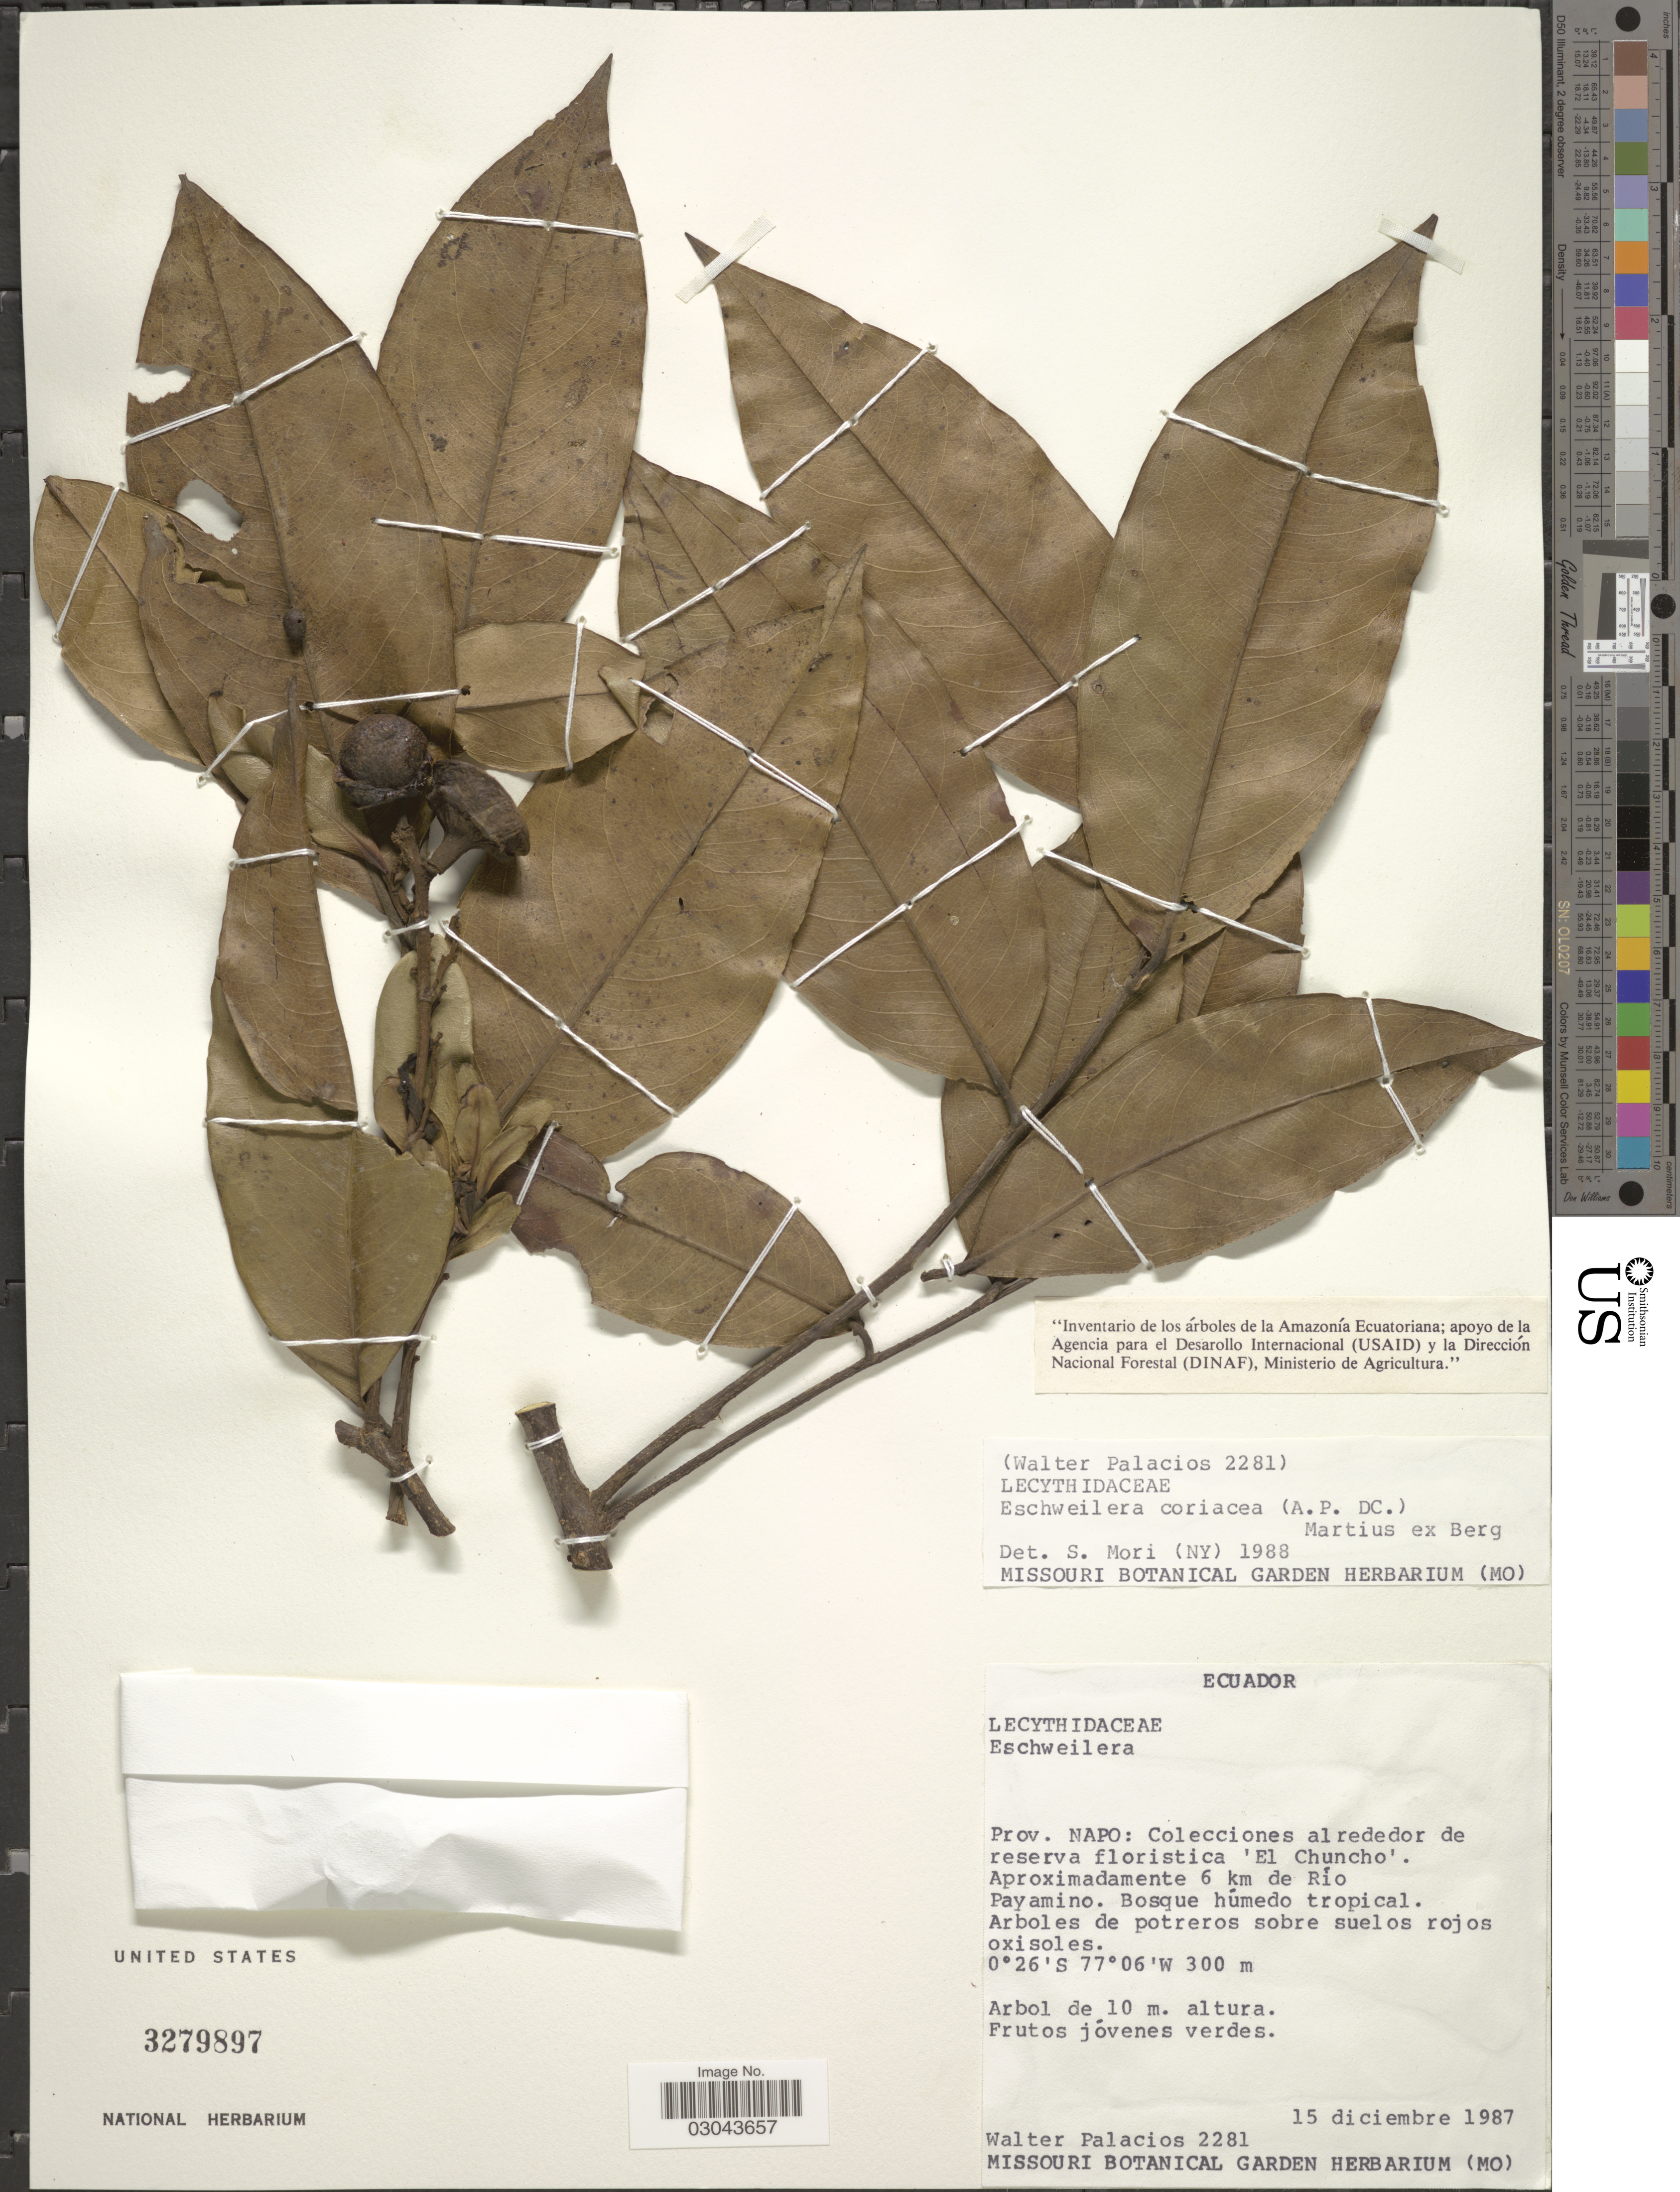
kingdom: Plantae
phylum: Tracheophyta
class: Magnoliopsida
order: Ericales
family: Lecythidaceae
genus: Eschweilera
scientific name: Eschweilera coriacea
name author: (DC.) S.A. Mori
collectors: W. Palacios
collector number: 2281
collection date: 1987-12-15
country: Ecuador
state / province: Napo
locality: Alrededor de reserva floristica 'El Chuncho'. Aproximadamente 6 km de Río Payamino.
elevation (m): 300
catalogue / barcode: US 3279897